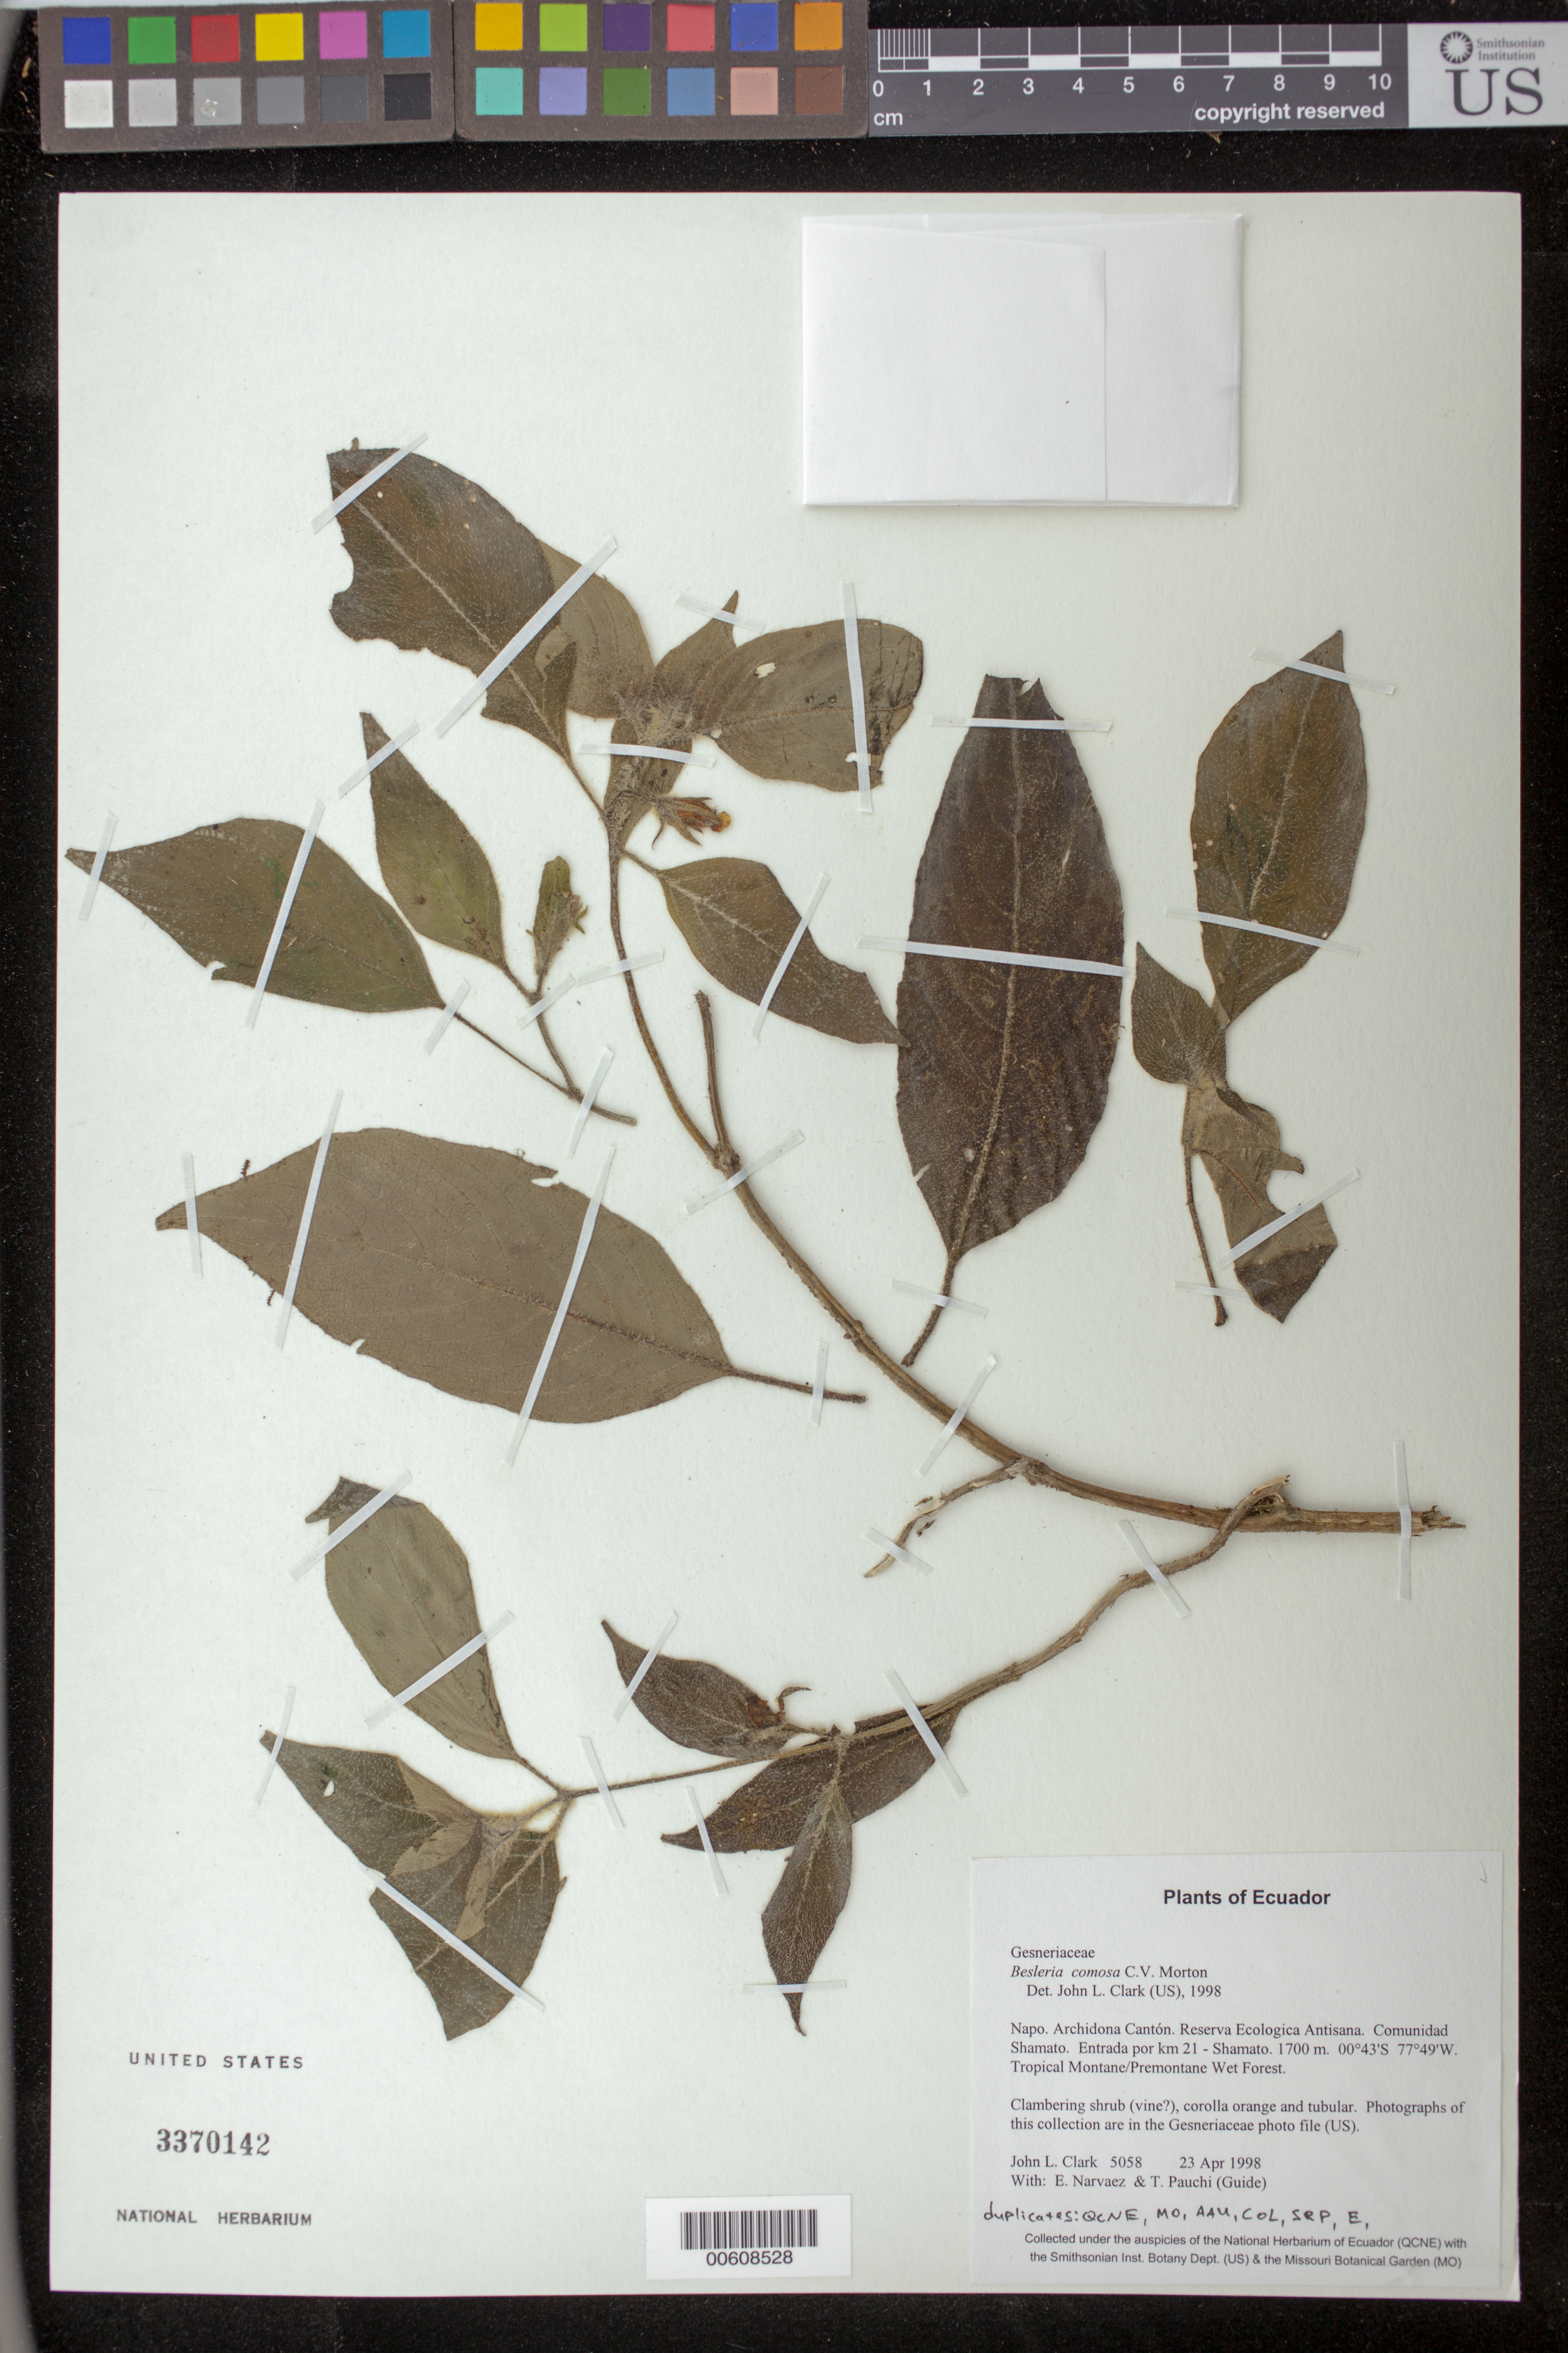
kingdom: Plantae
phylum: Tracheophyta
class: Magnoliopsida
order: Lamiales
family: Gesneriaceae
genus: Besleria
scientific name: Besleria comosa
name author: C.V. Morton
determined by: Clark, J. L., (SEL), The Marie Selby Botanical Garden (UNITED STATES)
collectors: J. L. Clark, E. Narváez & T. Pauchi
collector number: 5058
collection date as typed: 23 Apr 1998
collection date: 1998-04-23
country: Ecuador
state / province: Napo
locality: Archidona Cantón. Reserva Ecologica Antisana. Comunidad Shamato. Entrada por km 21 - Shamato.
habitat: Tropical Montane/Premontane Wet Forest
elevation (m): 1700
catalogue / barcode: US 3370142